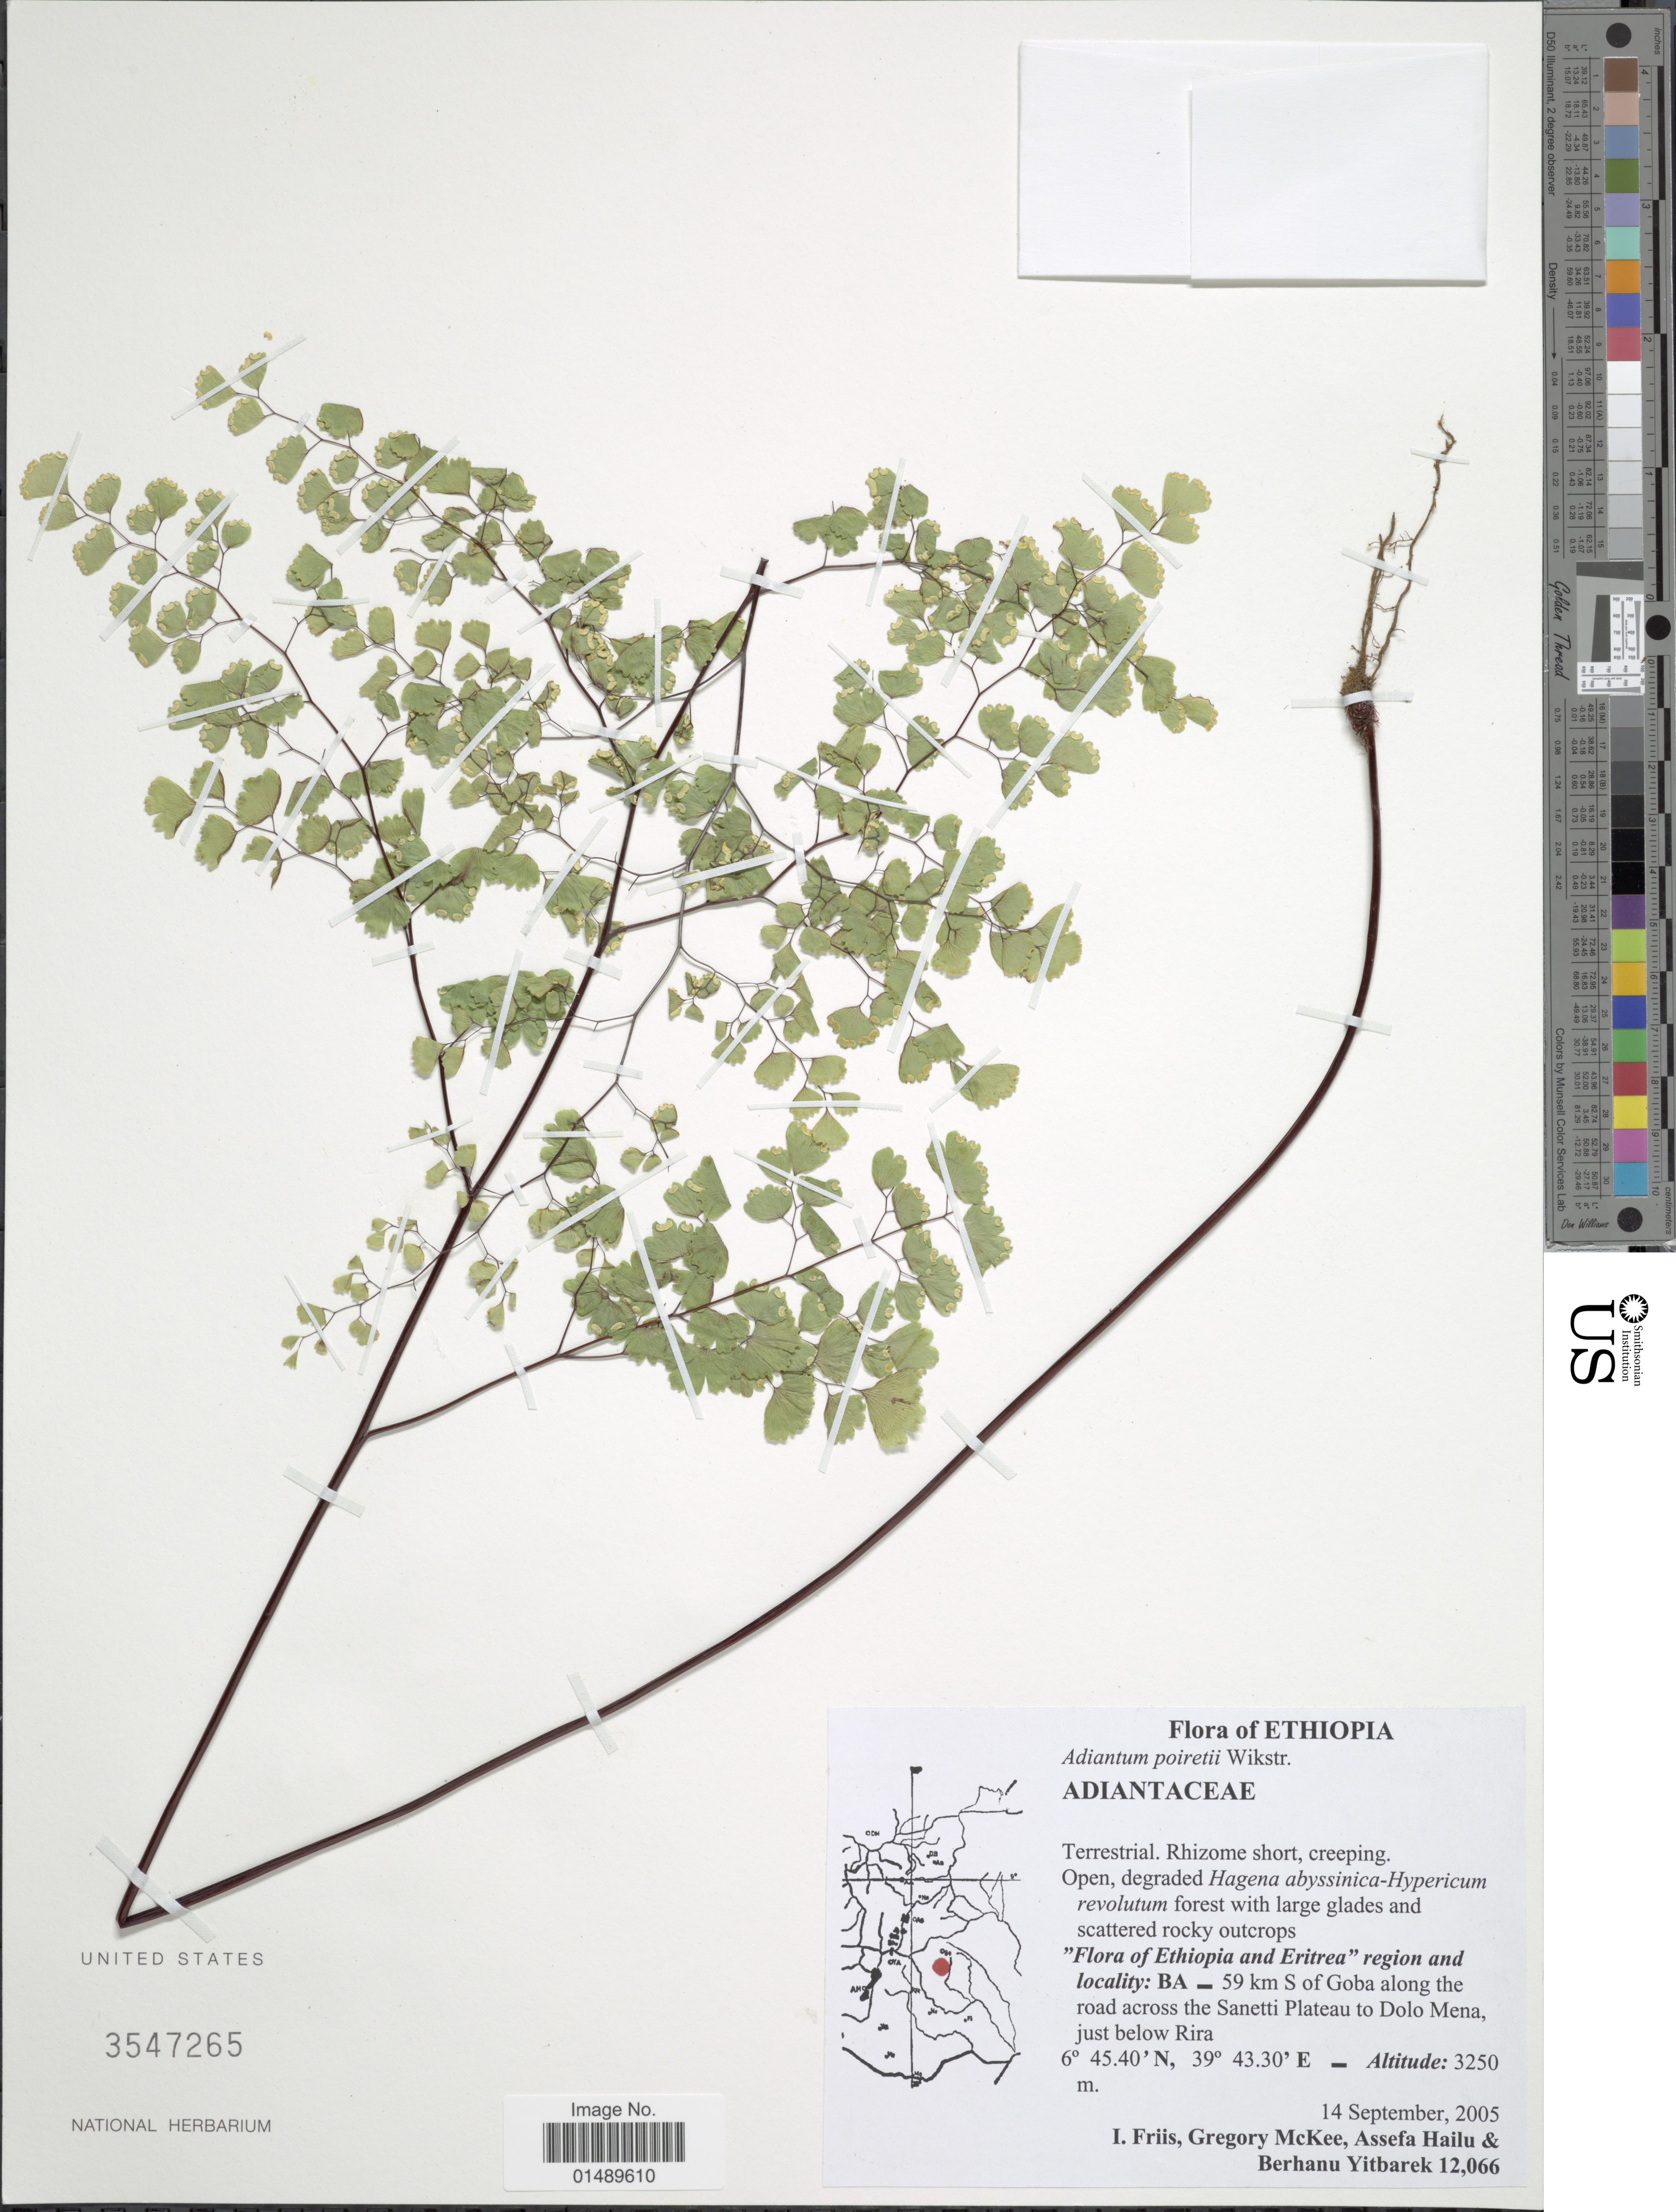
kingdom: Plantae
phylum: Tracheophyta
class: Polypodiopsida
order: Polypodiales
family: Pteridaceae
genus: Adiantum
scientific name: Adiantum poiretii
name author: Wikstr.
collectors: I. Friis, G. S. McKee, A. Hailu & B. Yitbarek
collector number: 12066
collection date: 2005-09-14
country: Ethiopia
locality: Ethiopia and Eritrea, region and locality: BA - 59 km S of Goba along the road across the Sanetti Plateau to Dolo Mena, just below Rira.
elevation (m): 3250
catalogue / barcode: US 3547265